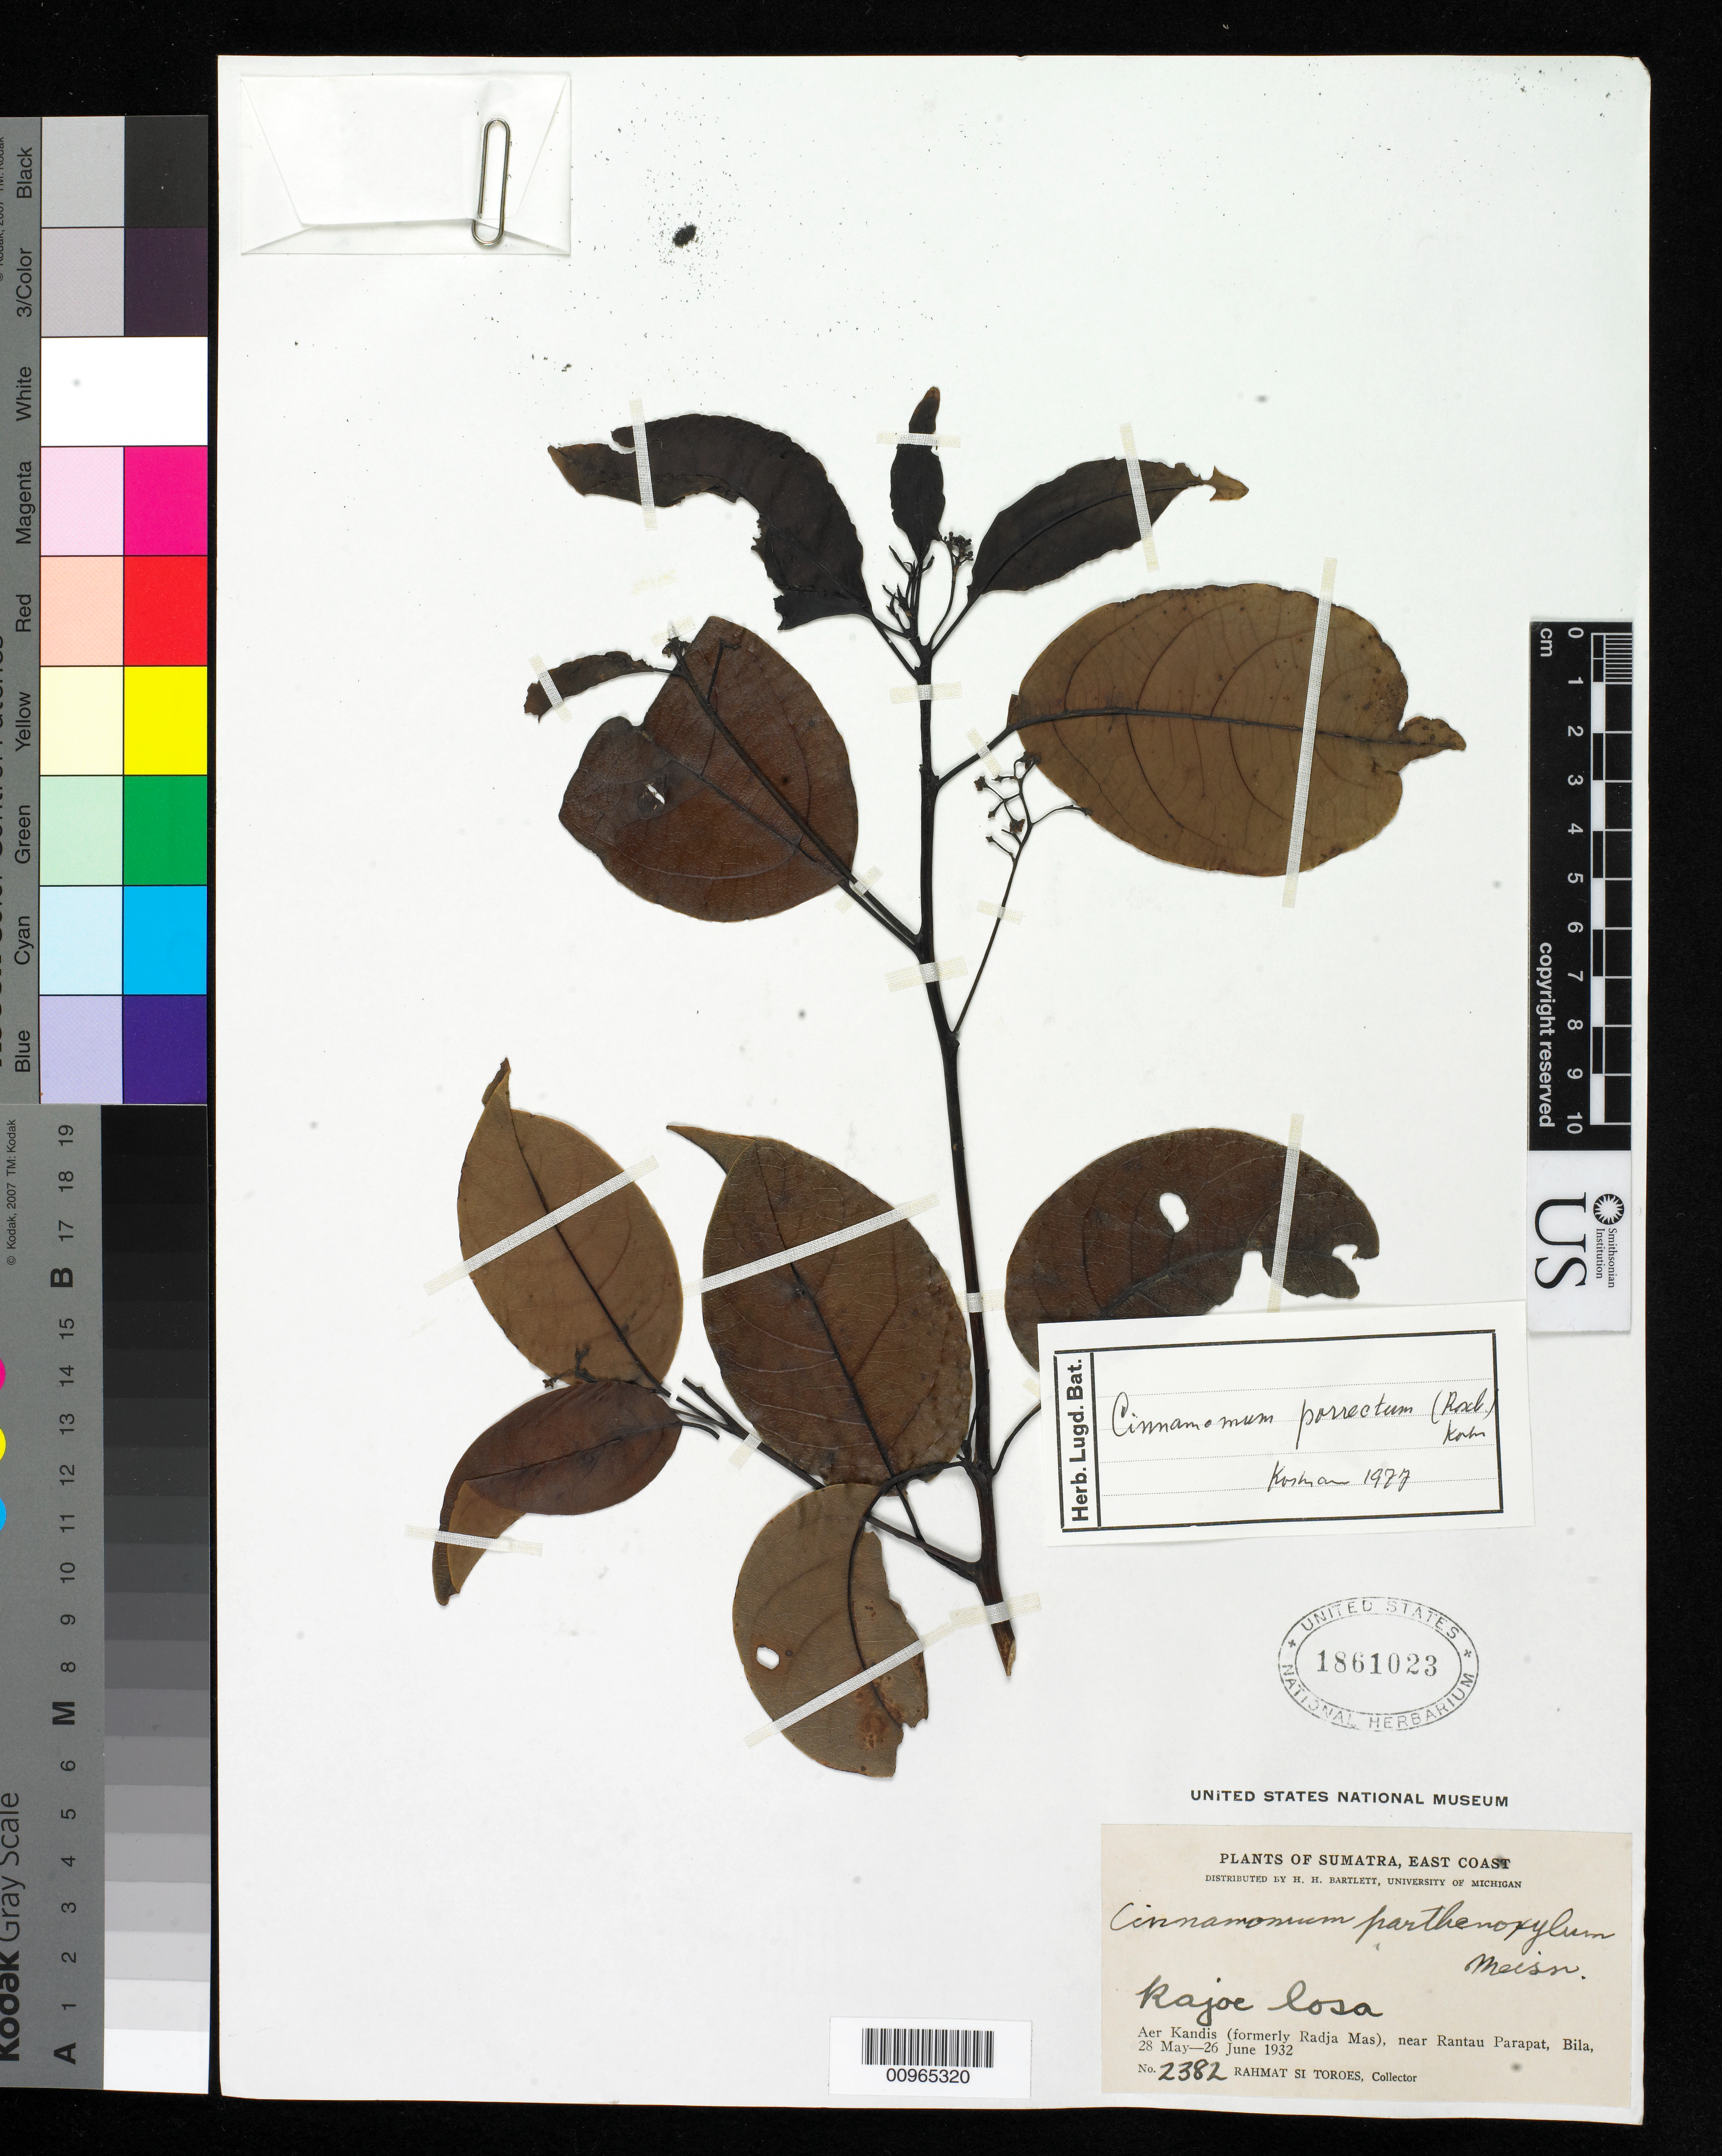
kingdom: Plantae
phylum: Tracheophyta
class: Magnoliopsida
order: Laurales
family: Lauraceae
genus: Cinnamomum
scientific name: Cinnamomum porrectum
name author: (Roxb.) Kosterm.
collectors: Rahmat Si Boeea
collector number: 2382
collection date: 1932-05-28/1932-06-26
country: Indonesia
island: Sumatra I.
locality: (East Coast) Aer Kandis (formerly Radja Mas), nar Rantau Parapat, Bila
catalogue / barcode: US 1861023